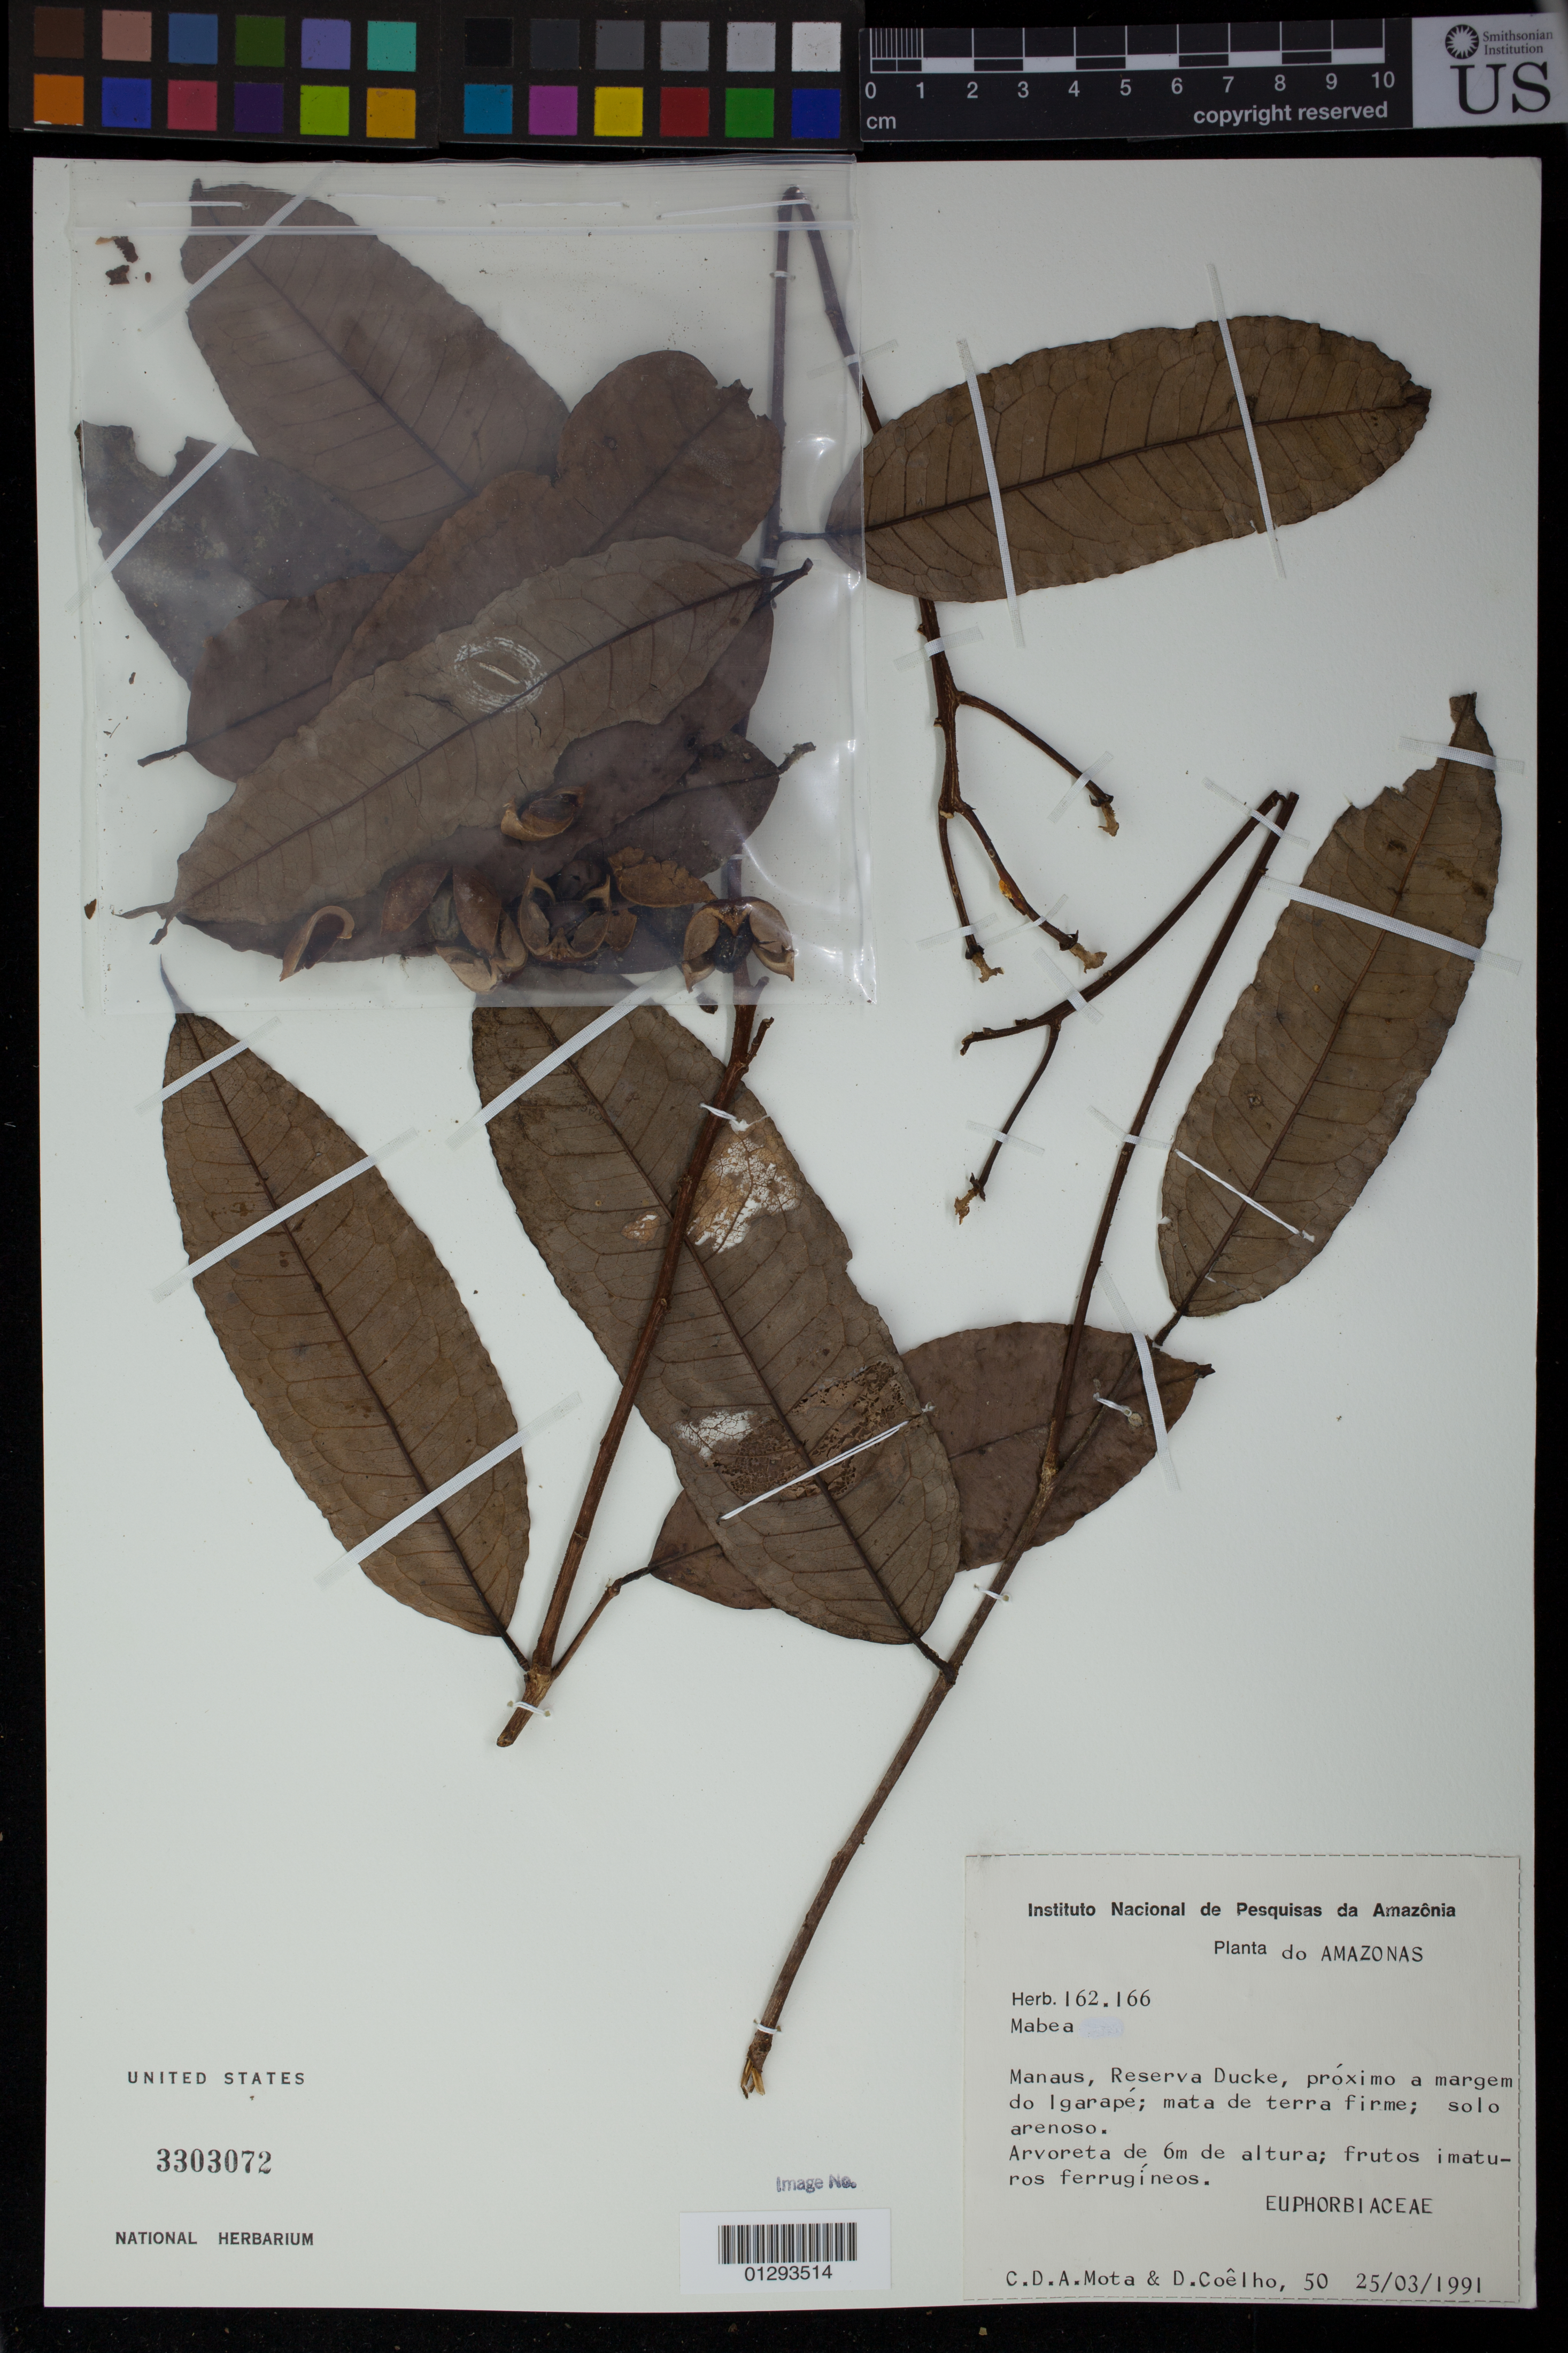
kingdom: Plantae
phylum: Tracheophyta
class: Magnoliopsida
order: Malpighiales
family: Euphorbiaceae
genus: Mabea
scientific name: Mabea sp.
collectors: C. D. A. Mota & D. F. Coêlho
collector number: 50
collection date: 1991-03-25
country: Brazil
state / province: Amazonas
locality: Manaus, Reserva Ducke, proximo a margem do Igarape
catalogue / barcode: US 3303072